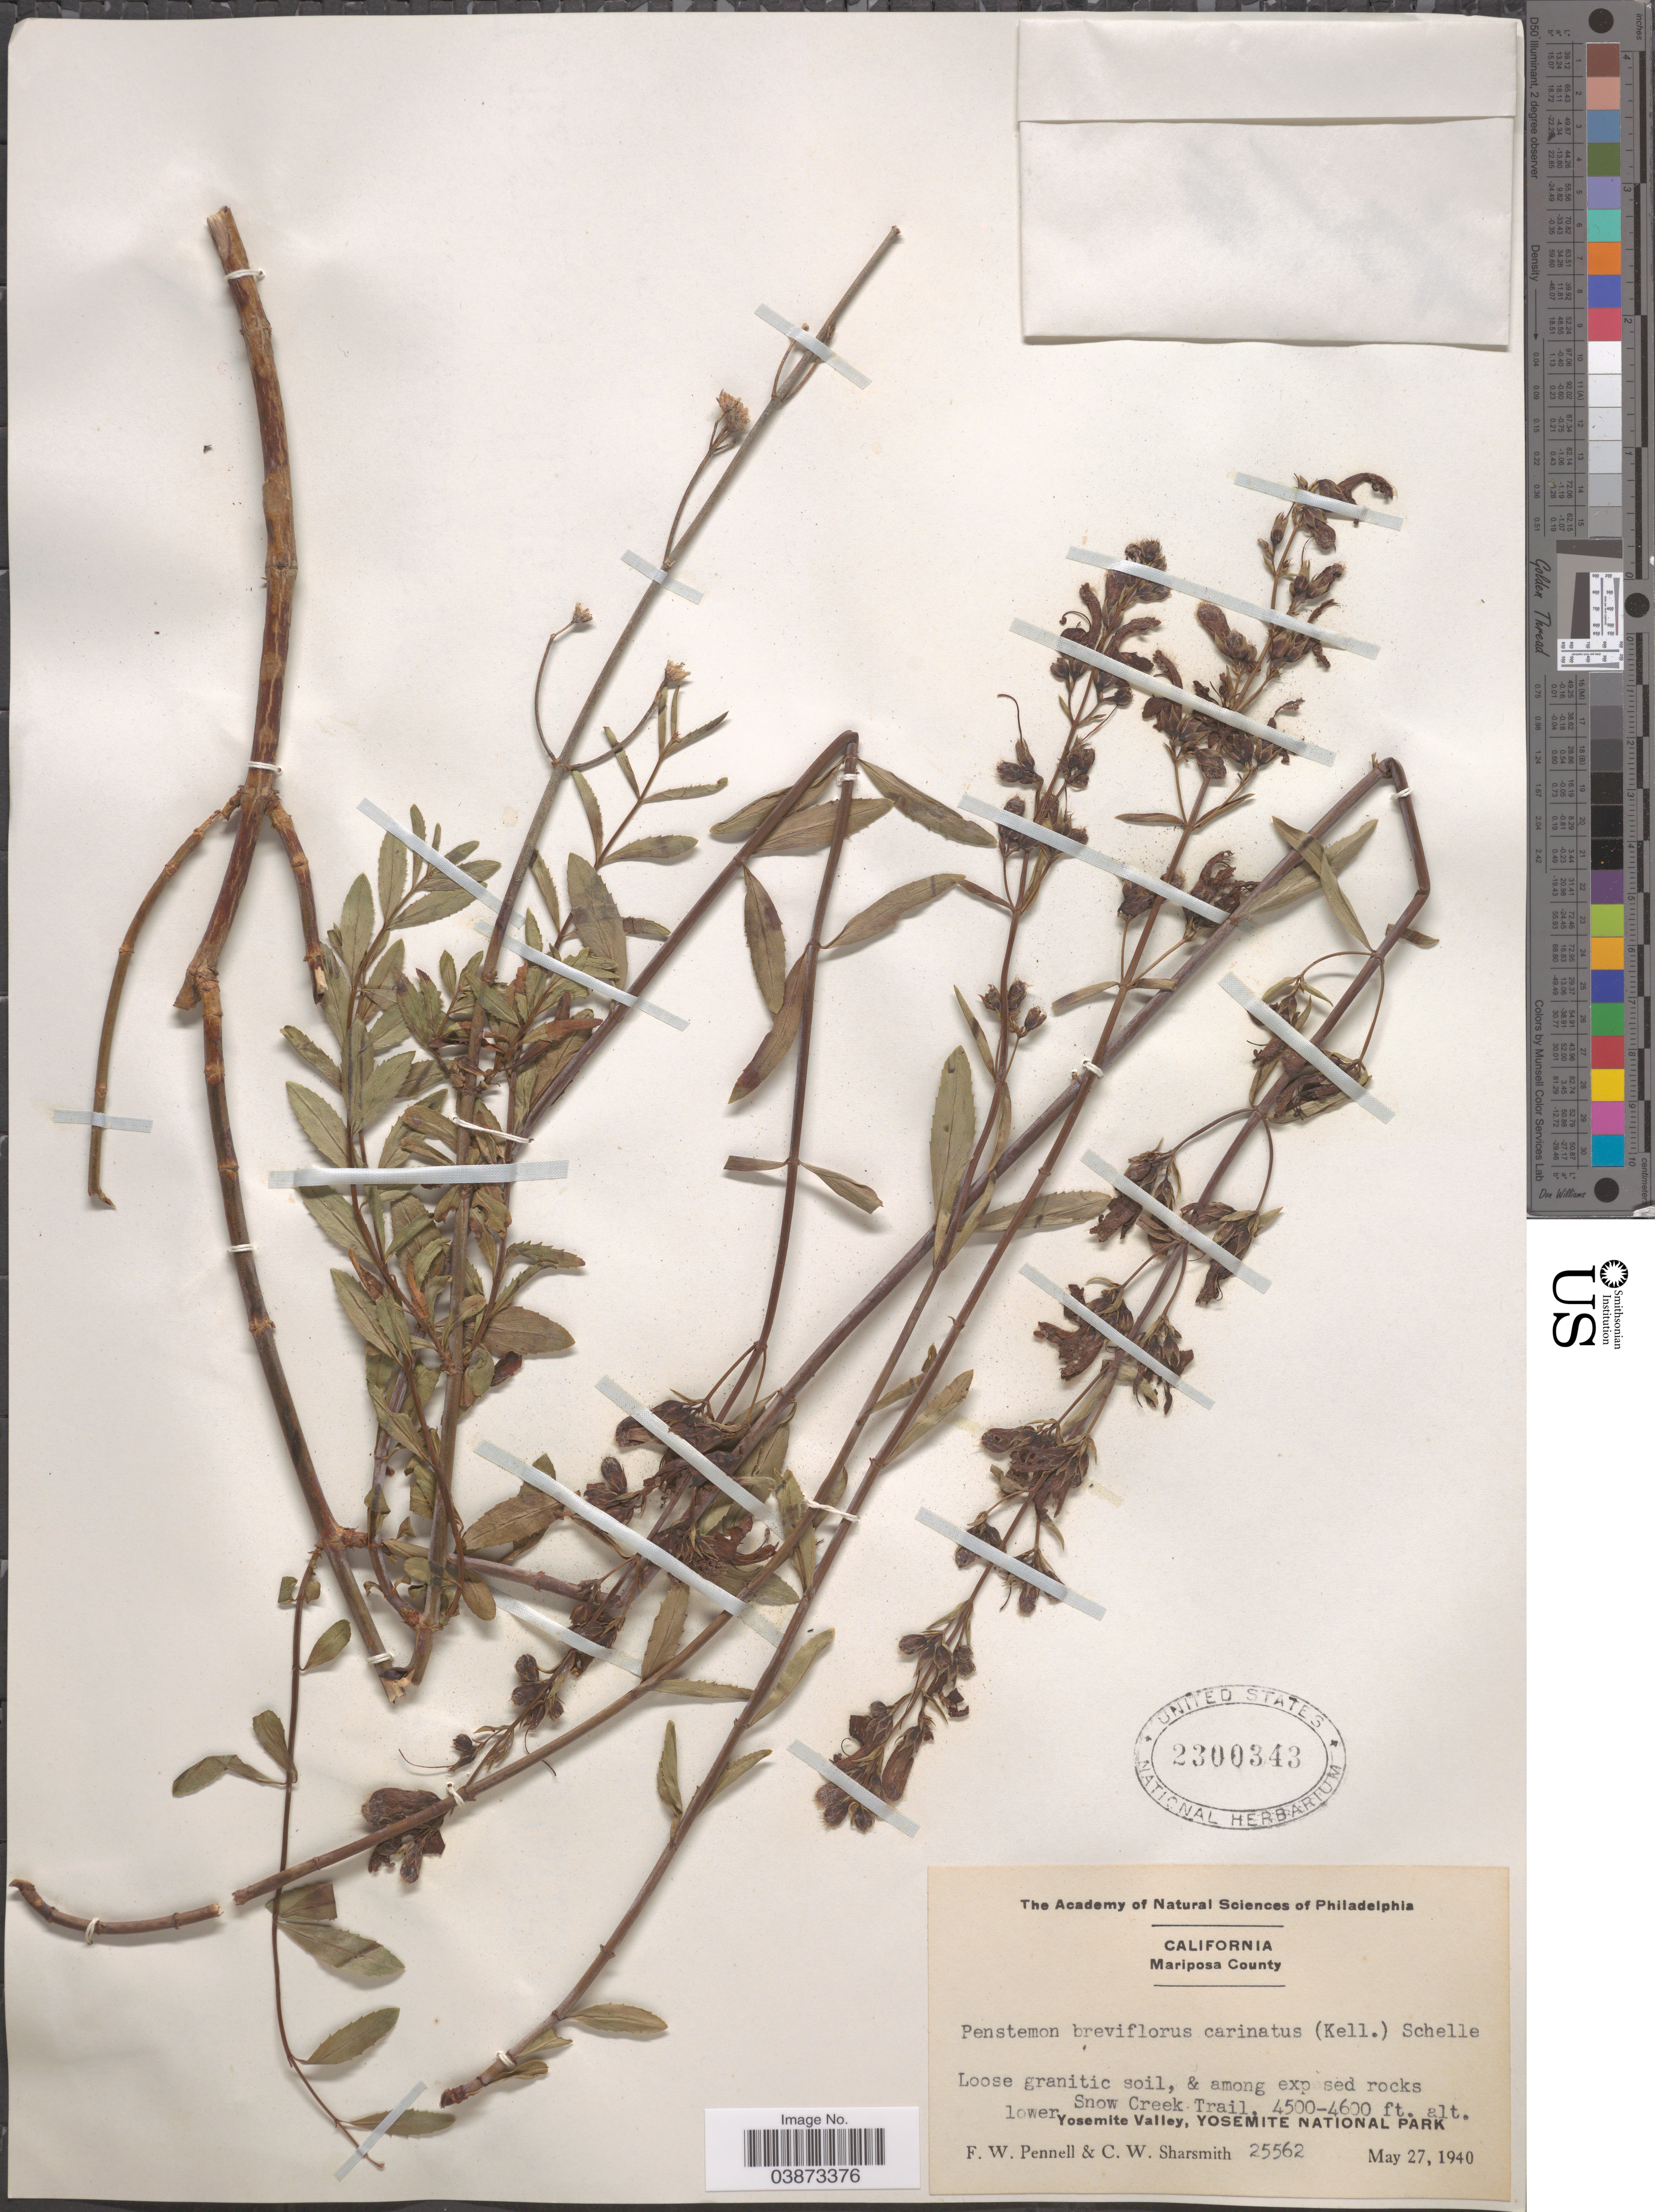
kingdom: Plantae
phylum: Tracheophyta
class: Magnoliopsida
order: Lamiales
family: Plantaginaceae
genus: Penstemon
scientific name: Penstemon breviflorus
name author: Lindl.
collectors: F. W. Pennell & C. Sharsmith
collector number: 25562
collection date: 1940-05-27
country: United States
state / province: California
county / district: Mariposa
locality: Mariposa County. Snow Creek Trail. Lower Yosemite Valley, Yosemite National Park.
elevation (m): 1372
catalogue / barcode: US 2300343